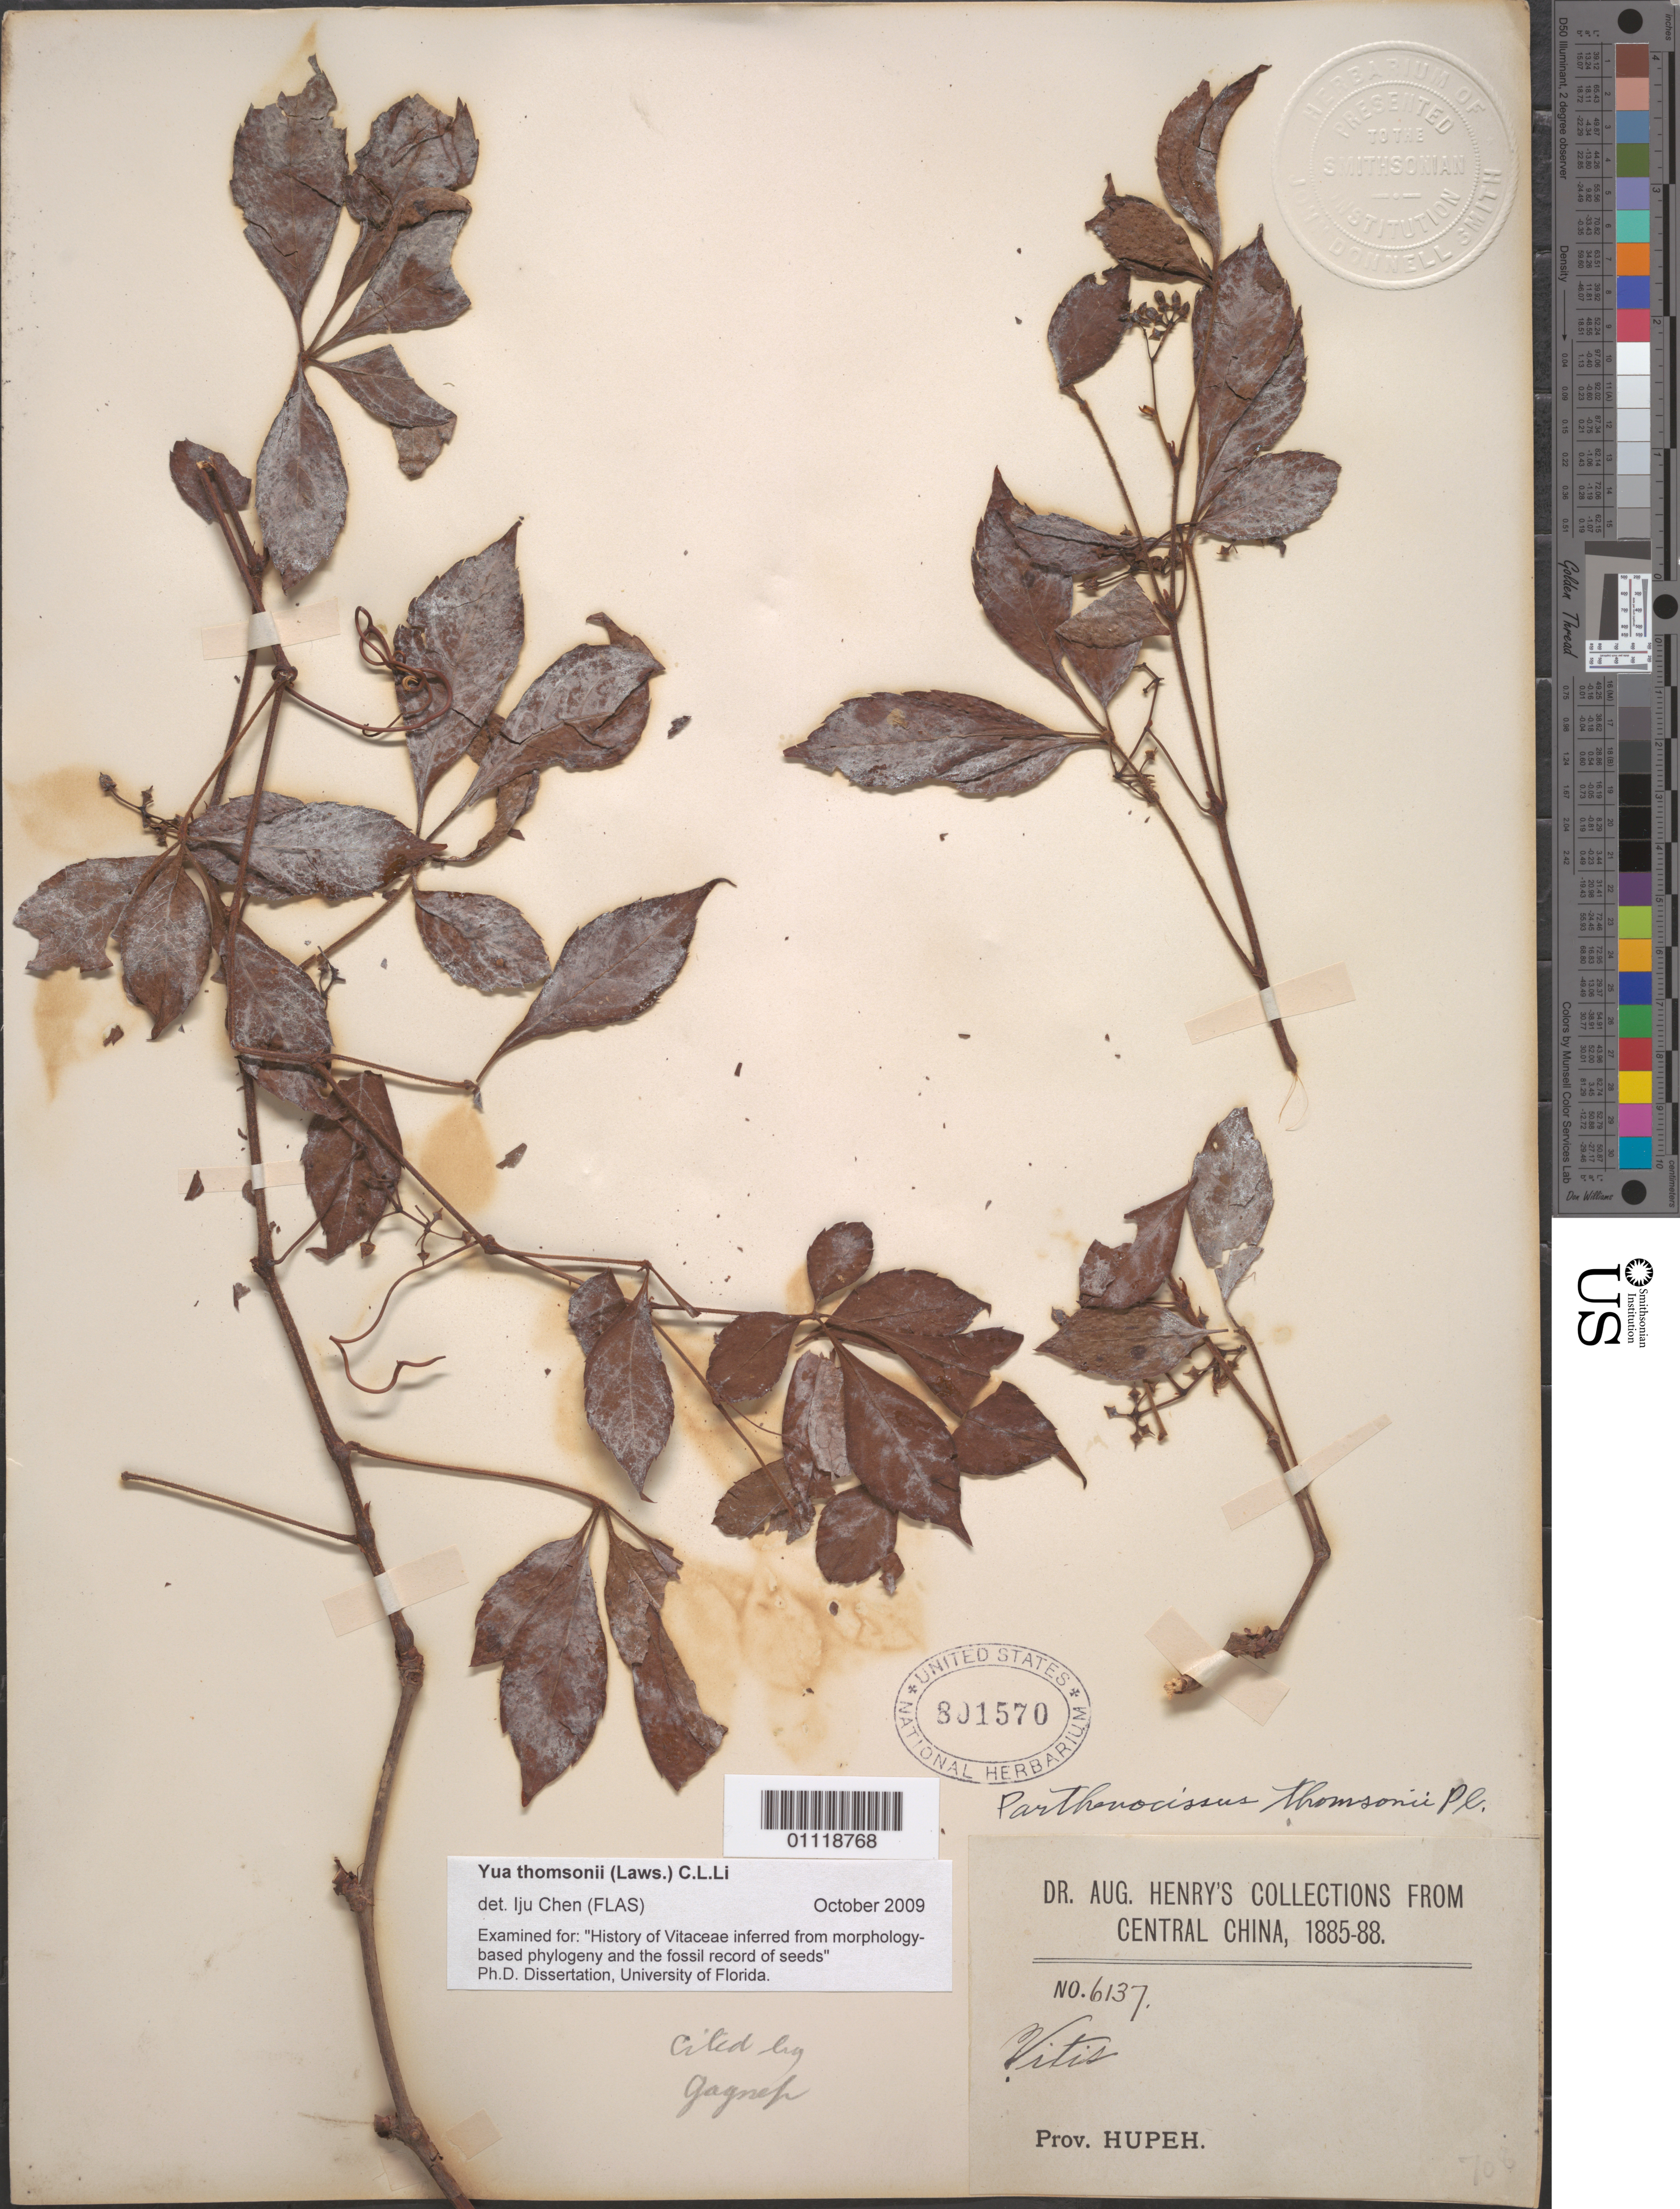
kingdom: Plantae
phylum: Tracheophyta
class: Magnoliopsida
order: Vitales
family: Vitaceae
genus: Yua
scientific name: Yua thomsonii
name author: (M.A. Lawson) C.L. Li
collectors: A. Henry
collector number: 6137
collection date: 1885/1888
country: China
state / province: Hubei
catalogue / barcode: US 801570